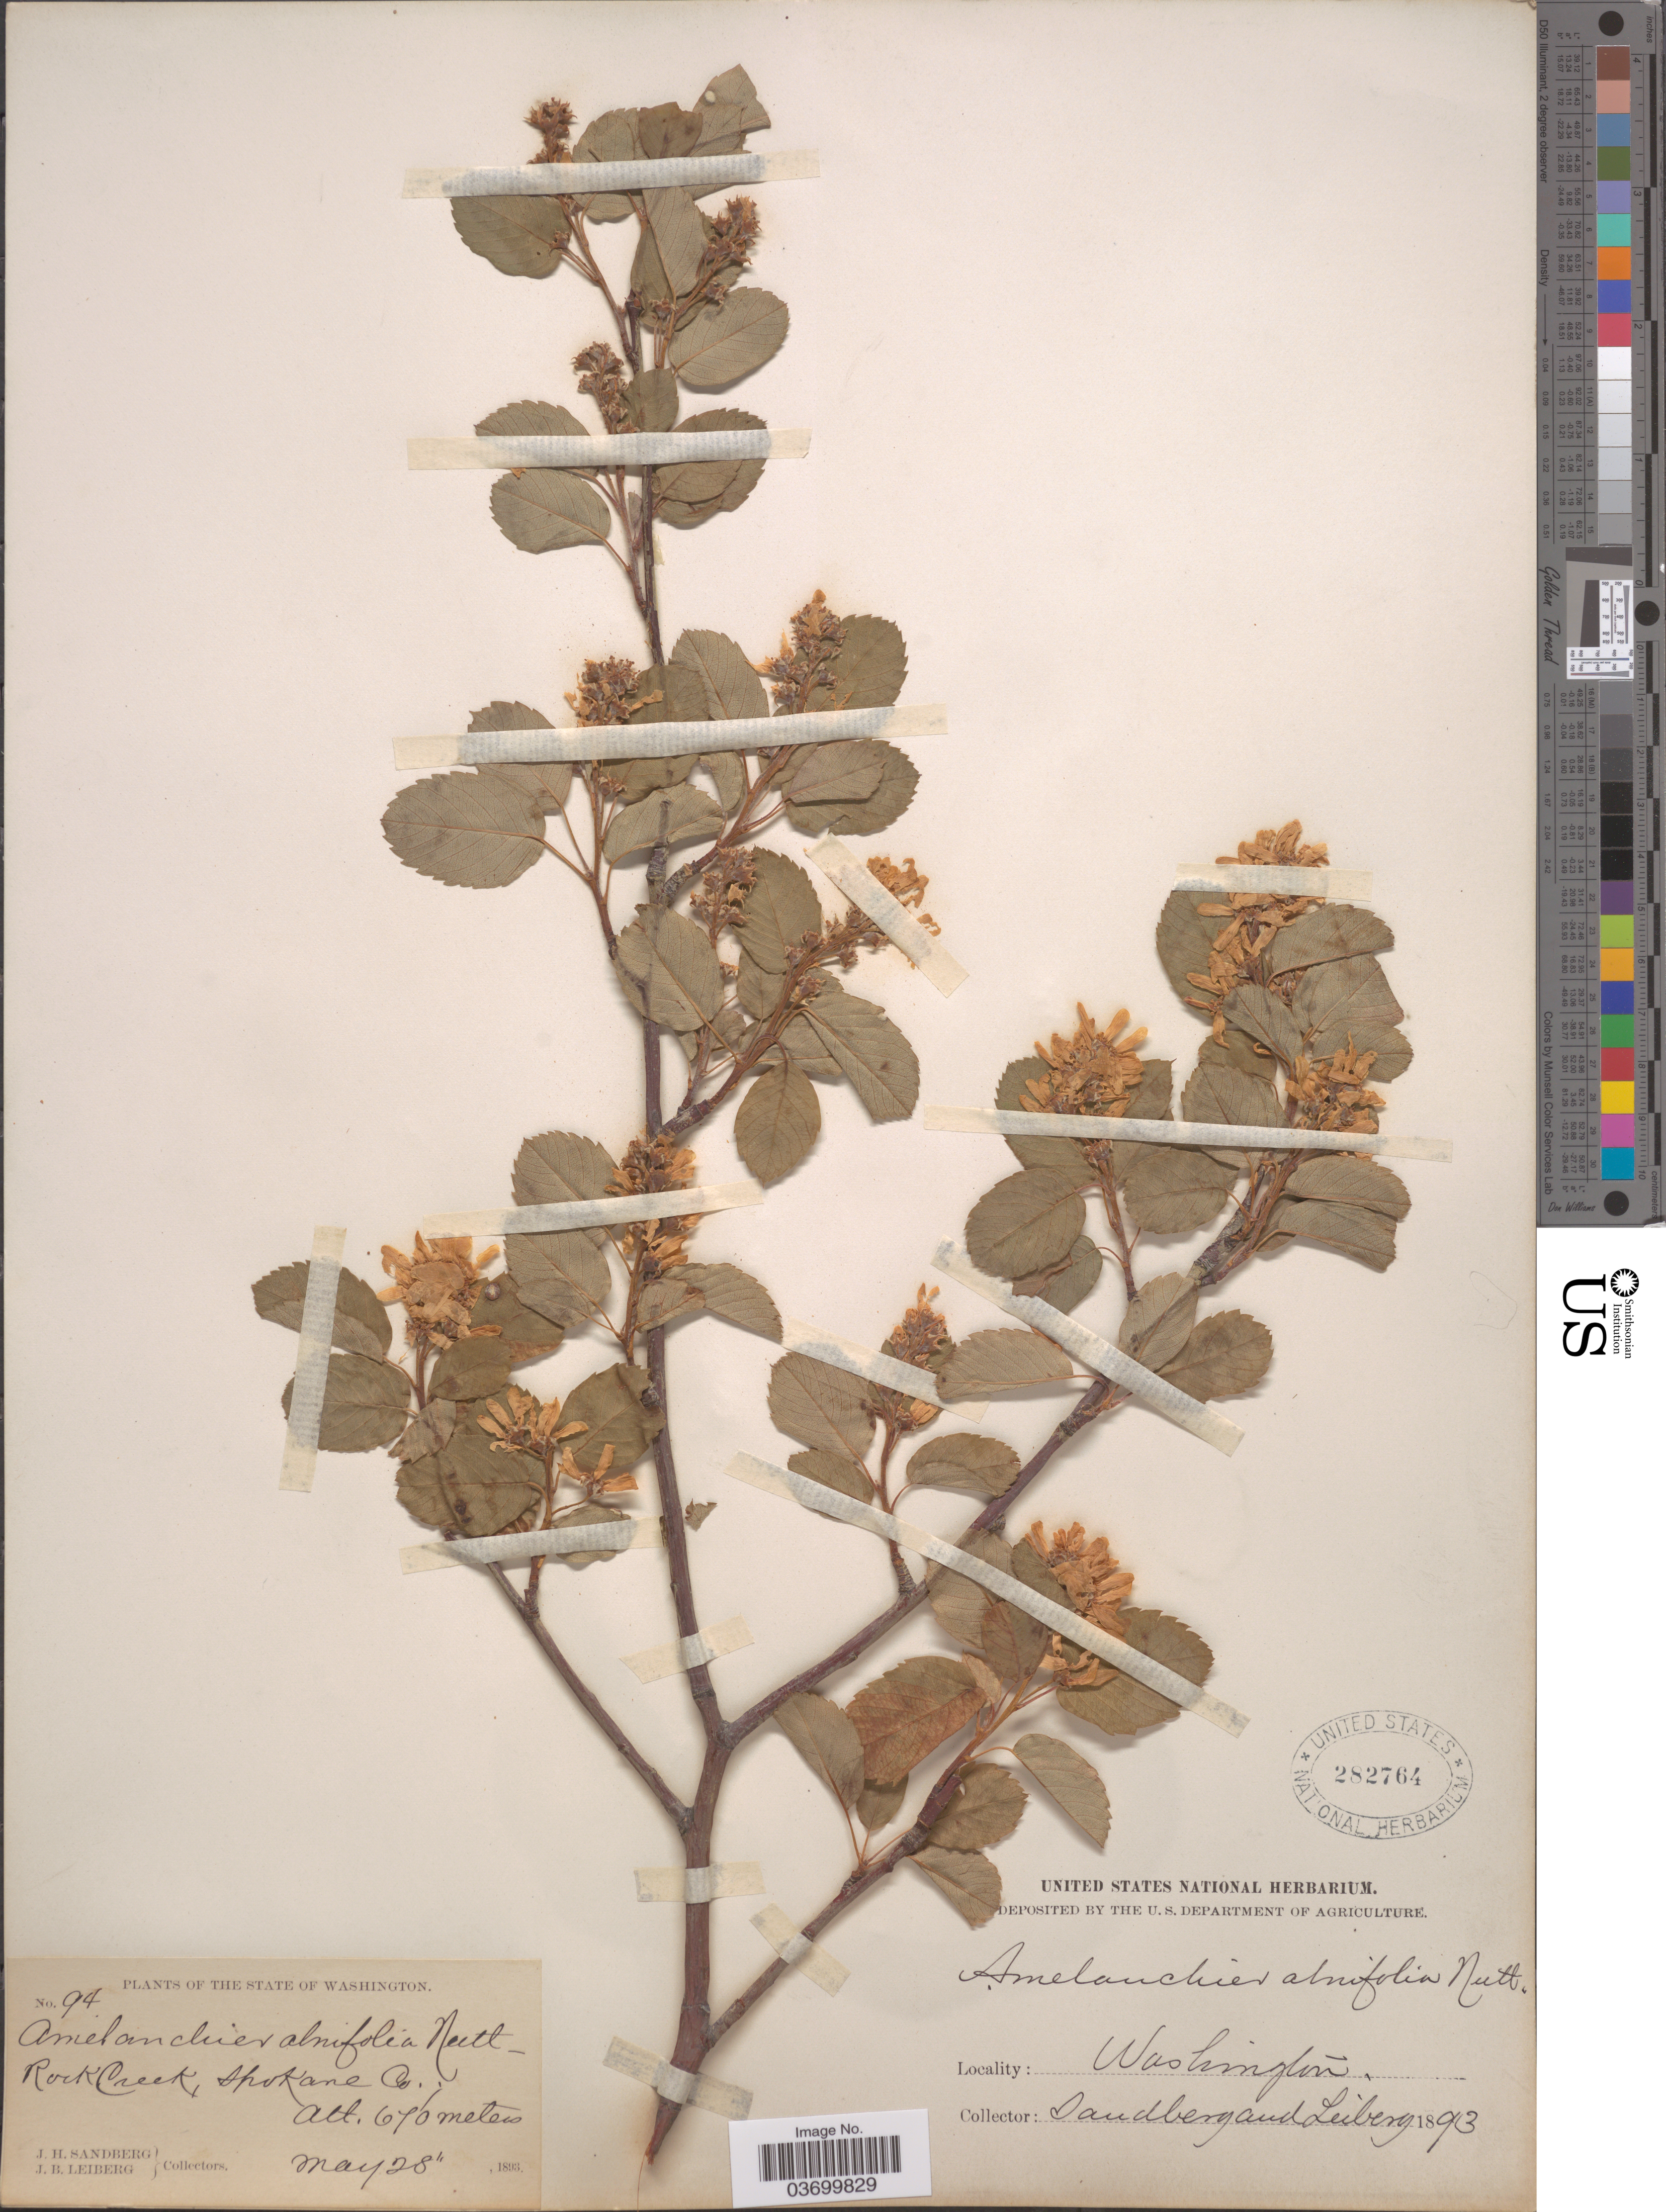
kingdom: Plantae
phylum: Tracheophyta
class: Magnoliopsida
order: Rosales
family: Rosaceae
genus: Amelanchier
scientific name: Amelanchier alnifolia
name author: (Nutt.) Nutt. ex M. Roem.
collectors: J. H. Sandberg & J. B. Leiberg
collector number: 94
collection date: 1893-05-28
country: United States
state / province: Washington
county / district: Spokane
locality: Rock Creek, Spokane Co.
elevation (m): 670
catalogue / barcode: US 282764